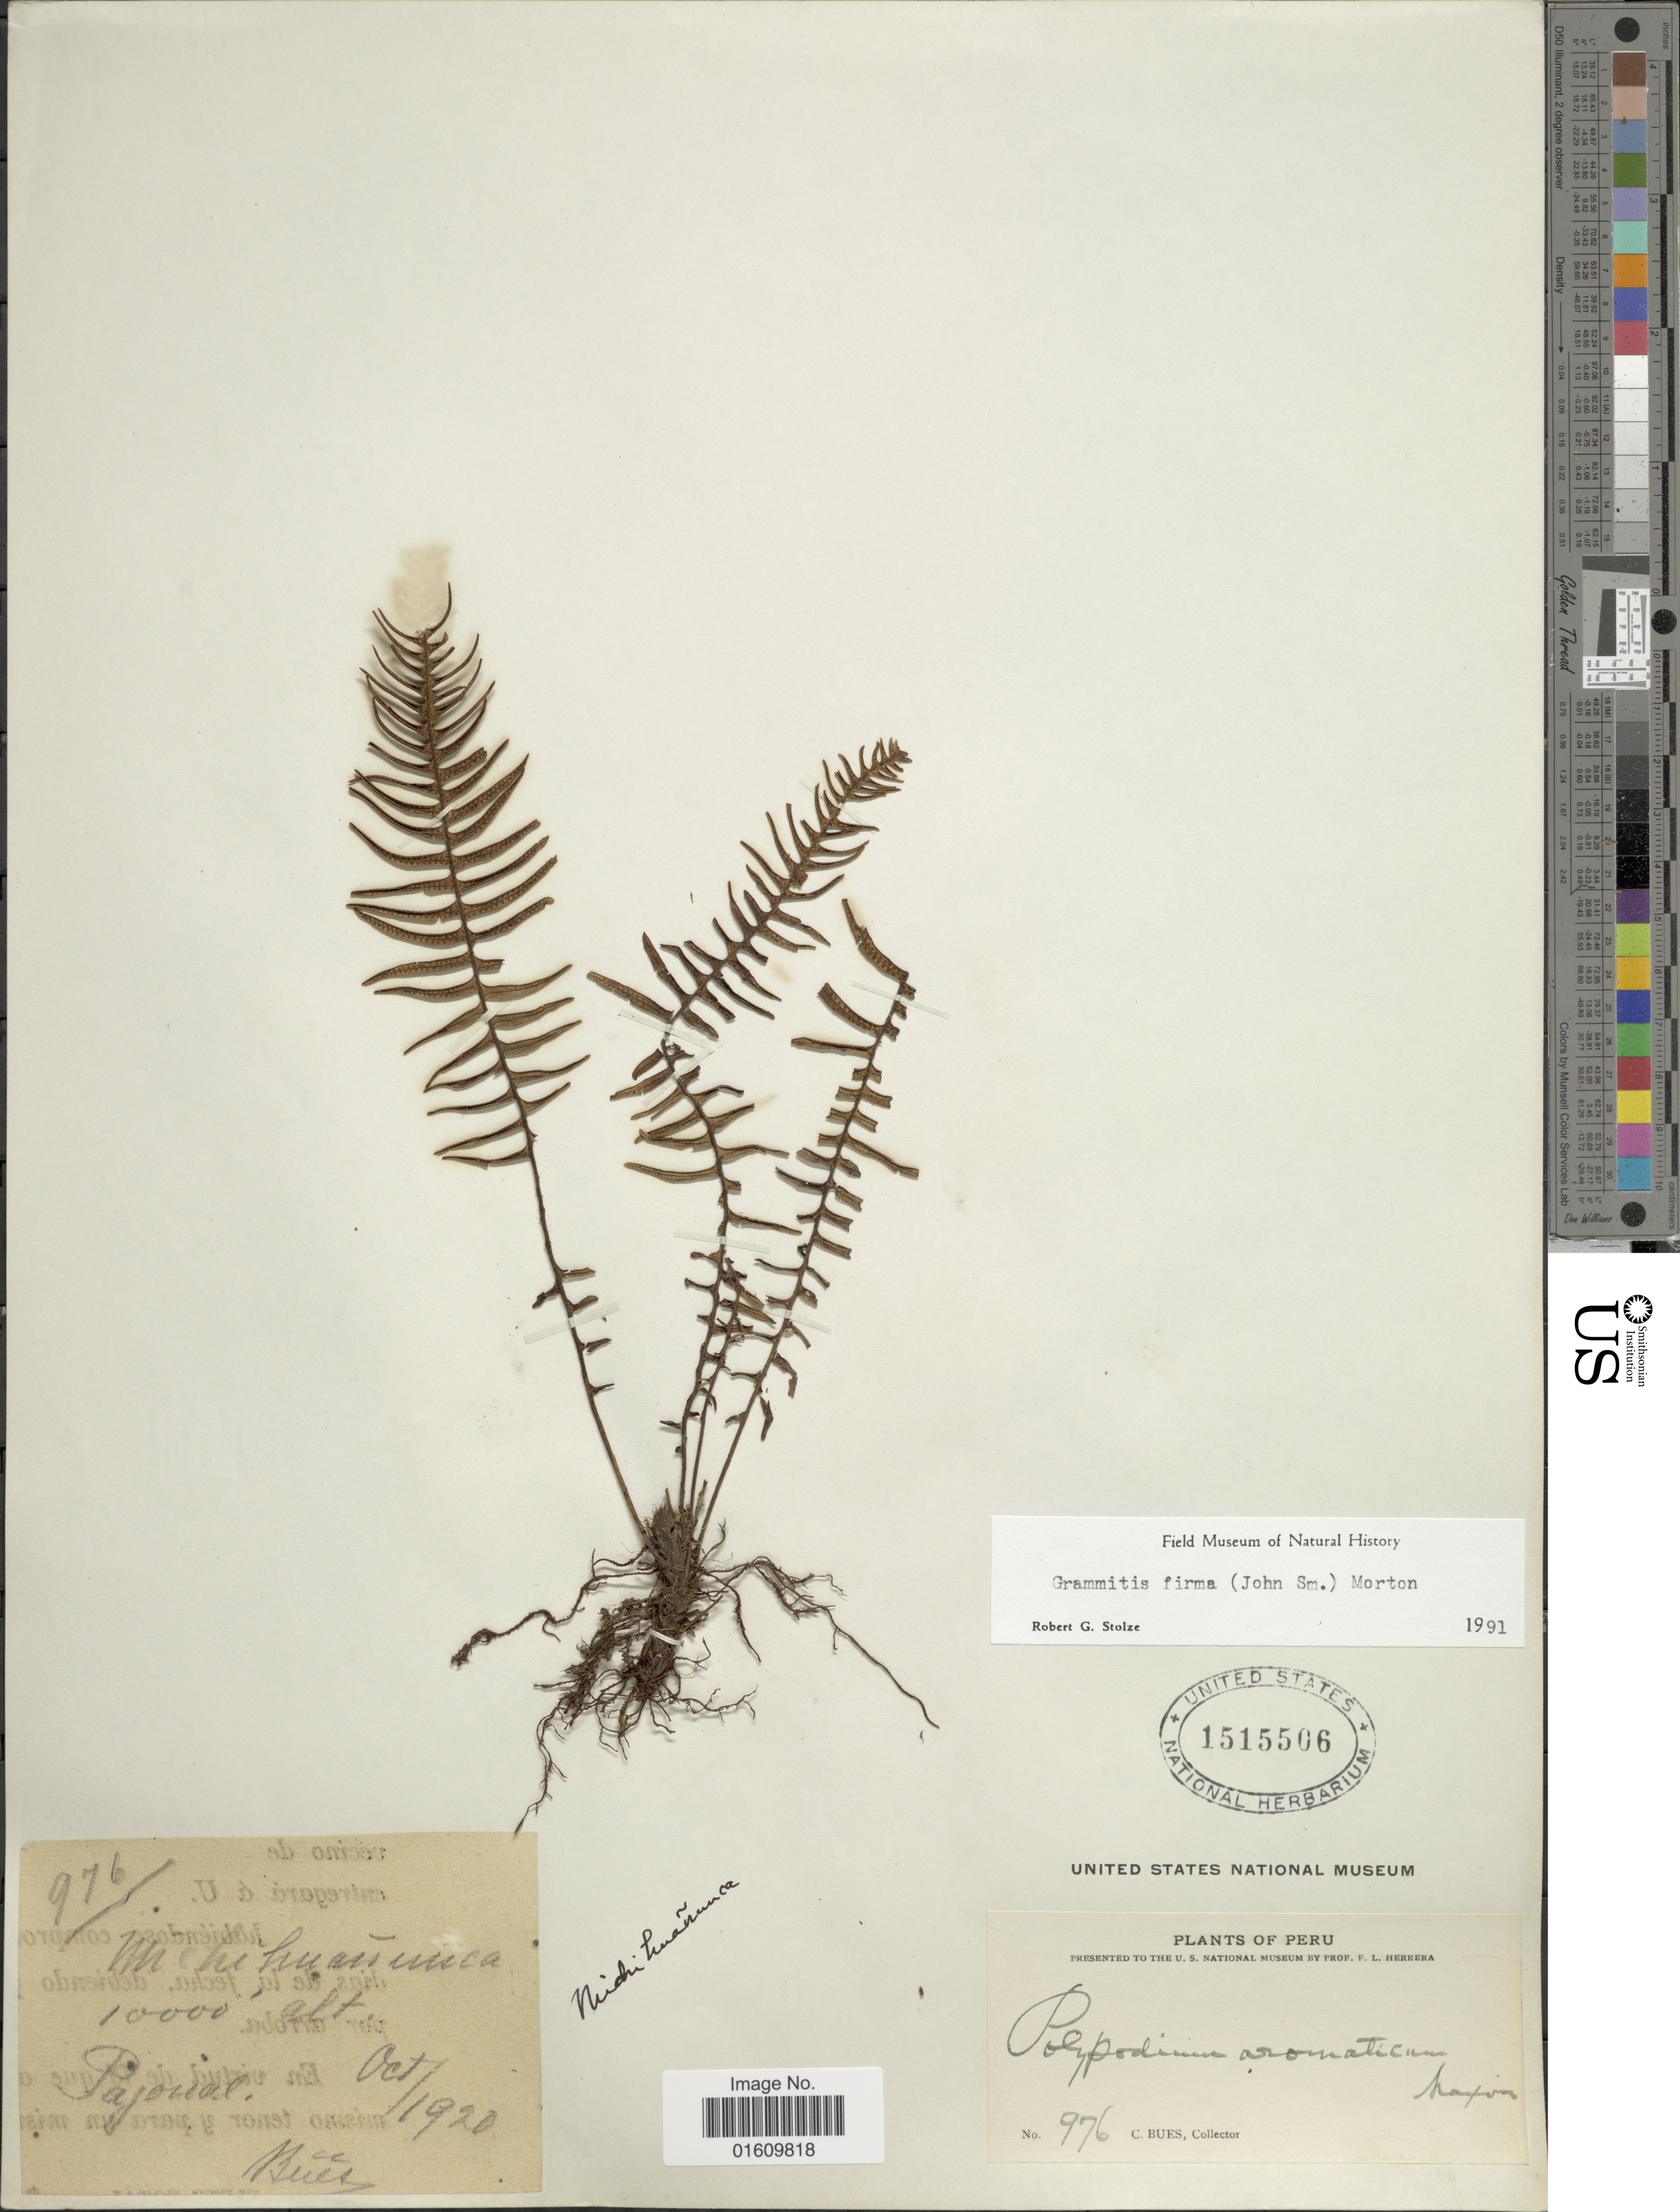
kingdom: Plantae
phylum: Tracheophyta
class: Polypodiopsida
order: Polypodiales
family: Polypodiaceae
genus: Melpomene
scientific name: Melpomene firma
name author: (J. Sm.) A.R. Sm. & R.C. Moran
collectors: C. Bues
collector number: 976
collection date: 1920-10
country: Peru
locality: Michi Huanunca, Pajonal.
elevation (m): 3048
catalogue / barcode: US 1515506